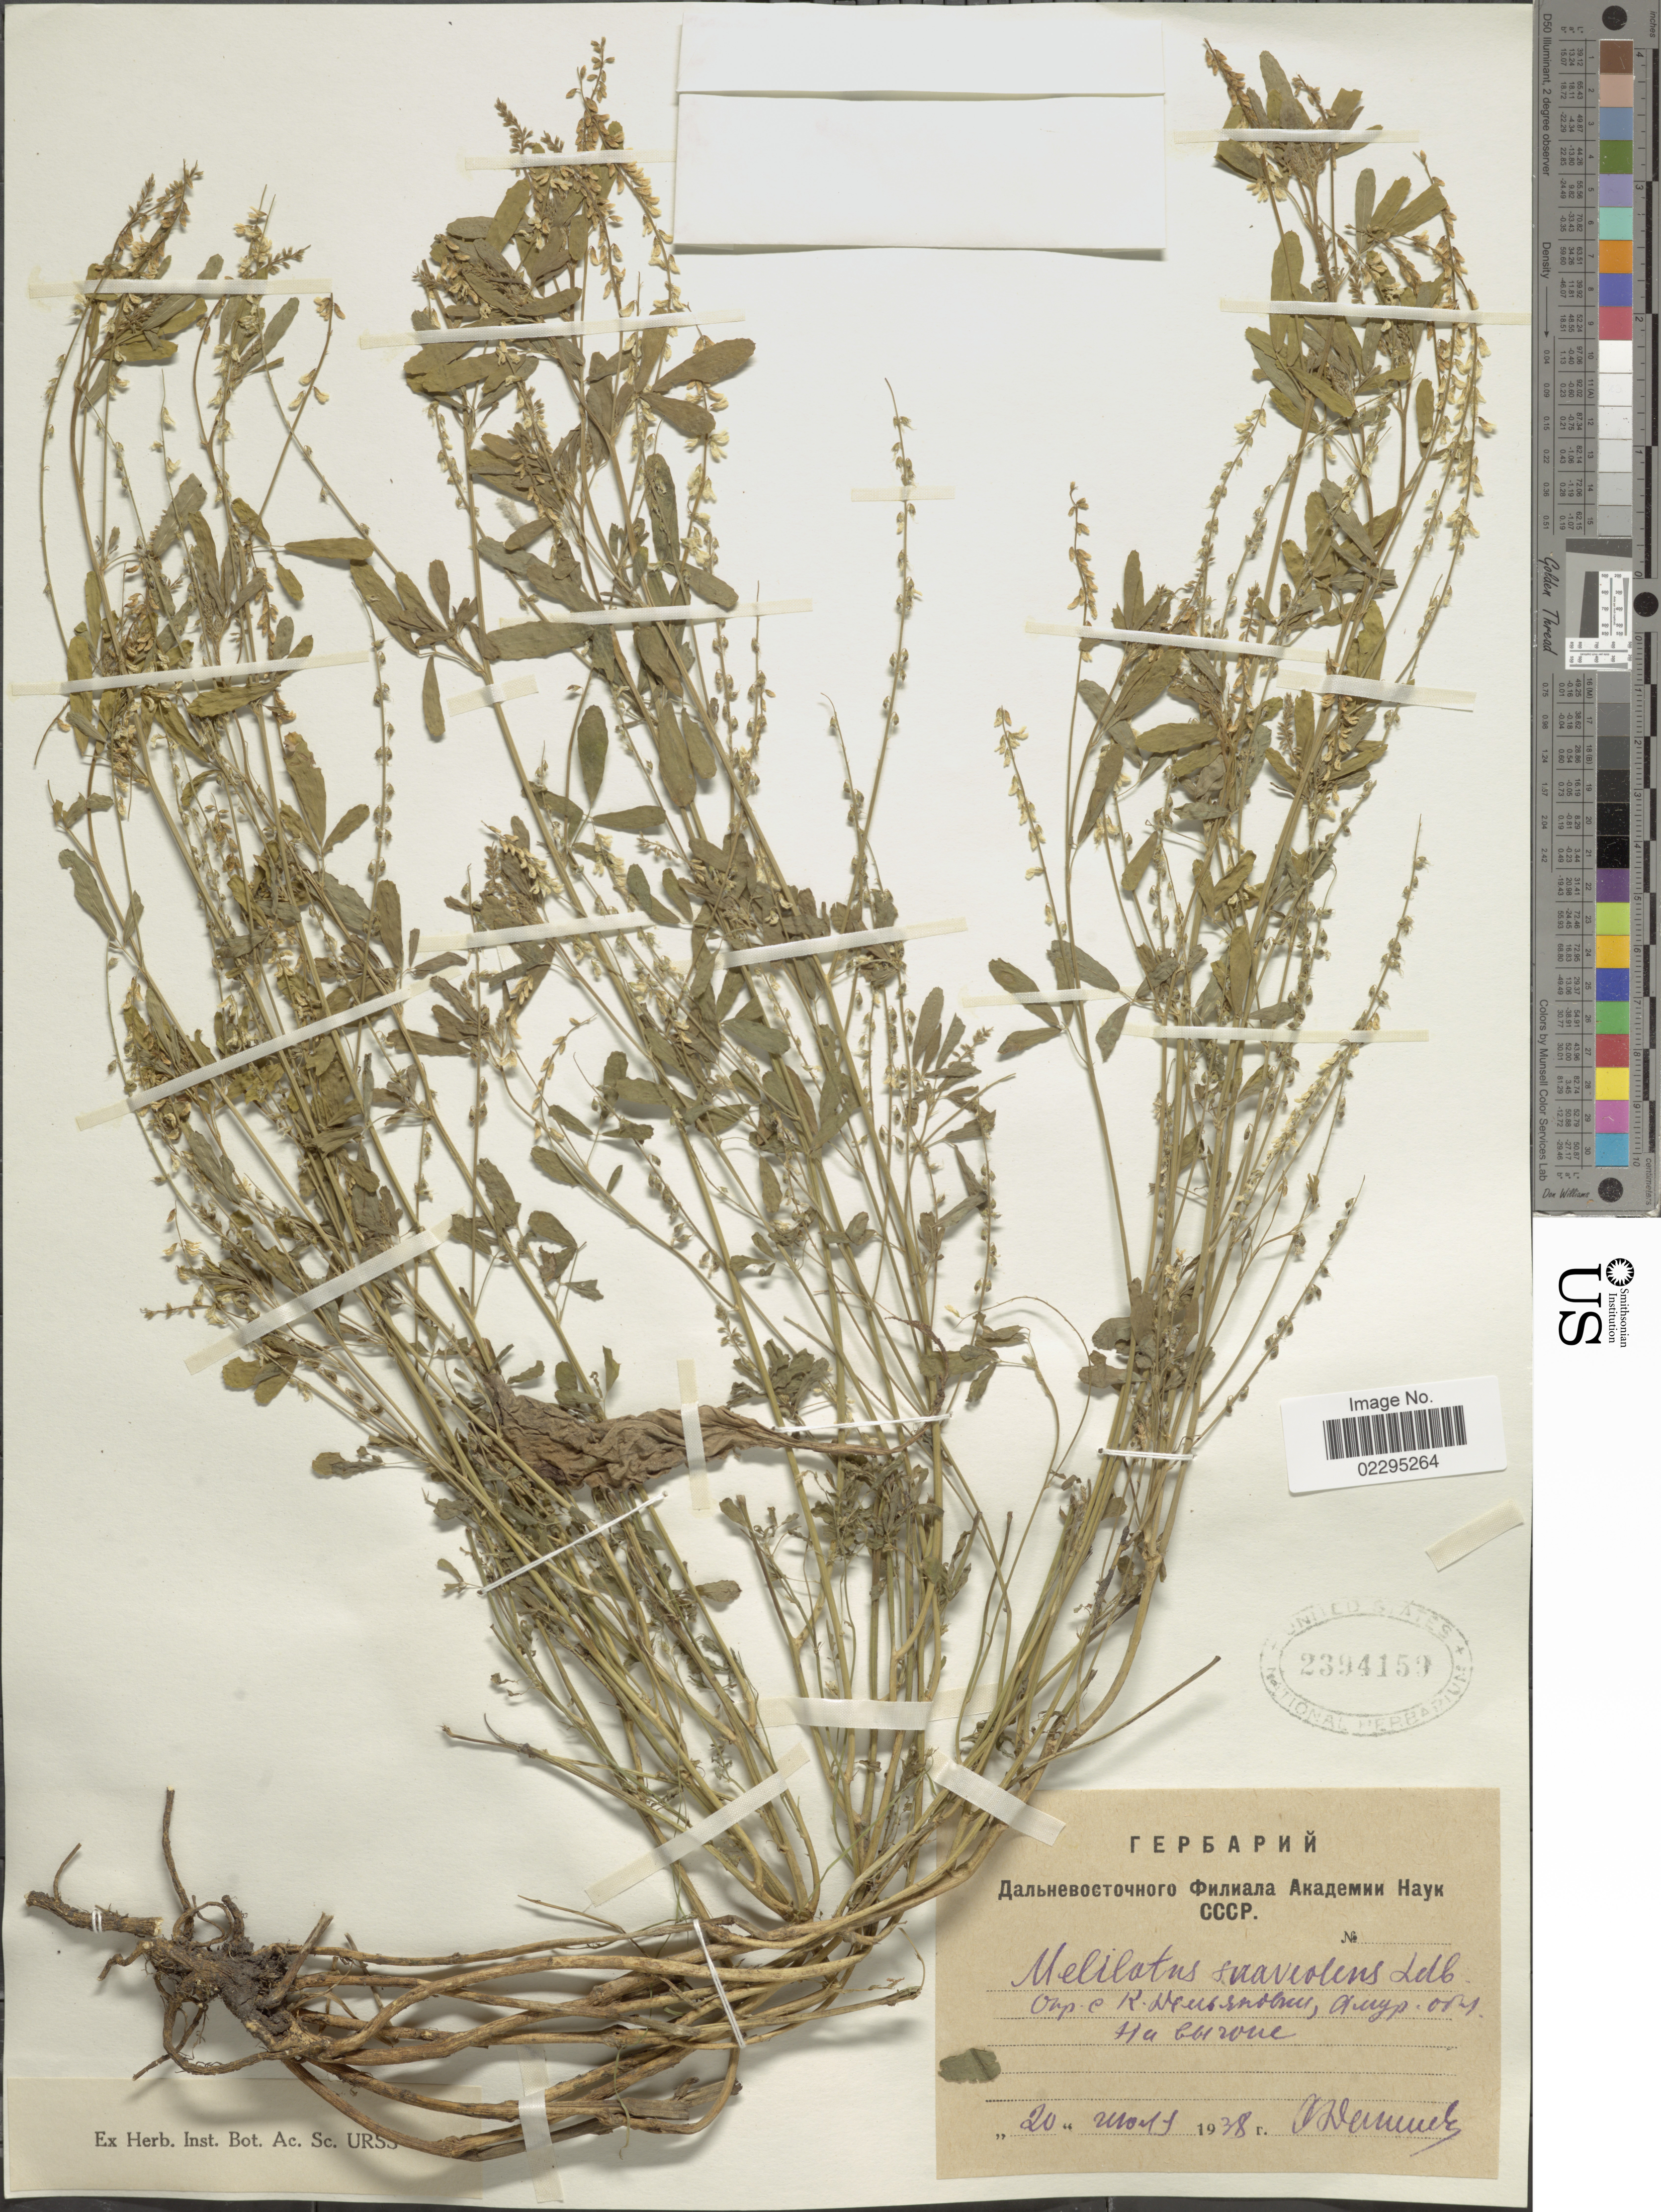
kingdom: Plantae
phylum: Tracheophyta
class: Magnoliopsida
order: Fabales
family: Fabaceae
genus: Melilotus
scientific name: Melilotus suaveolens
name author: Ledeb.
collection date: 1838-07-20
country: Russian Federation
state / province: Amur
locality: Vicinity of Demyanovka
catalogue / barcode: US 2394153